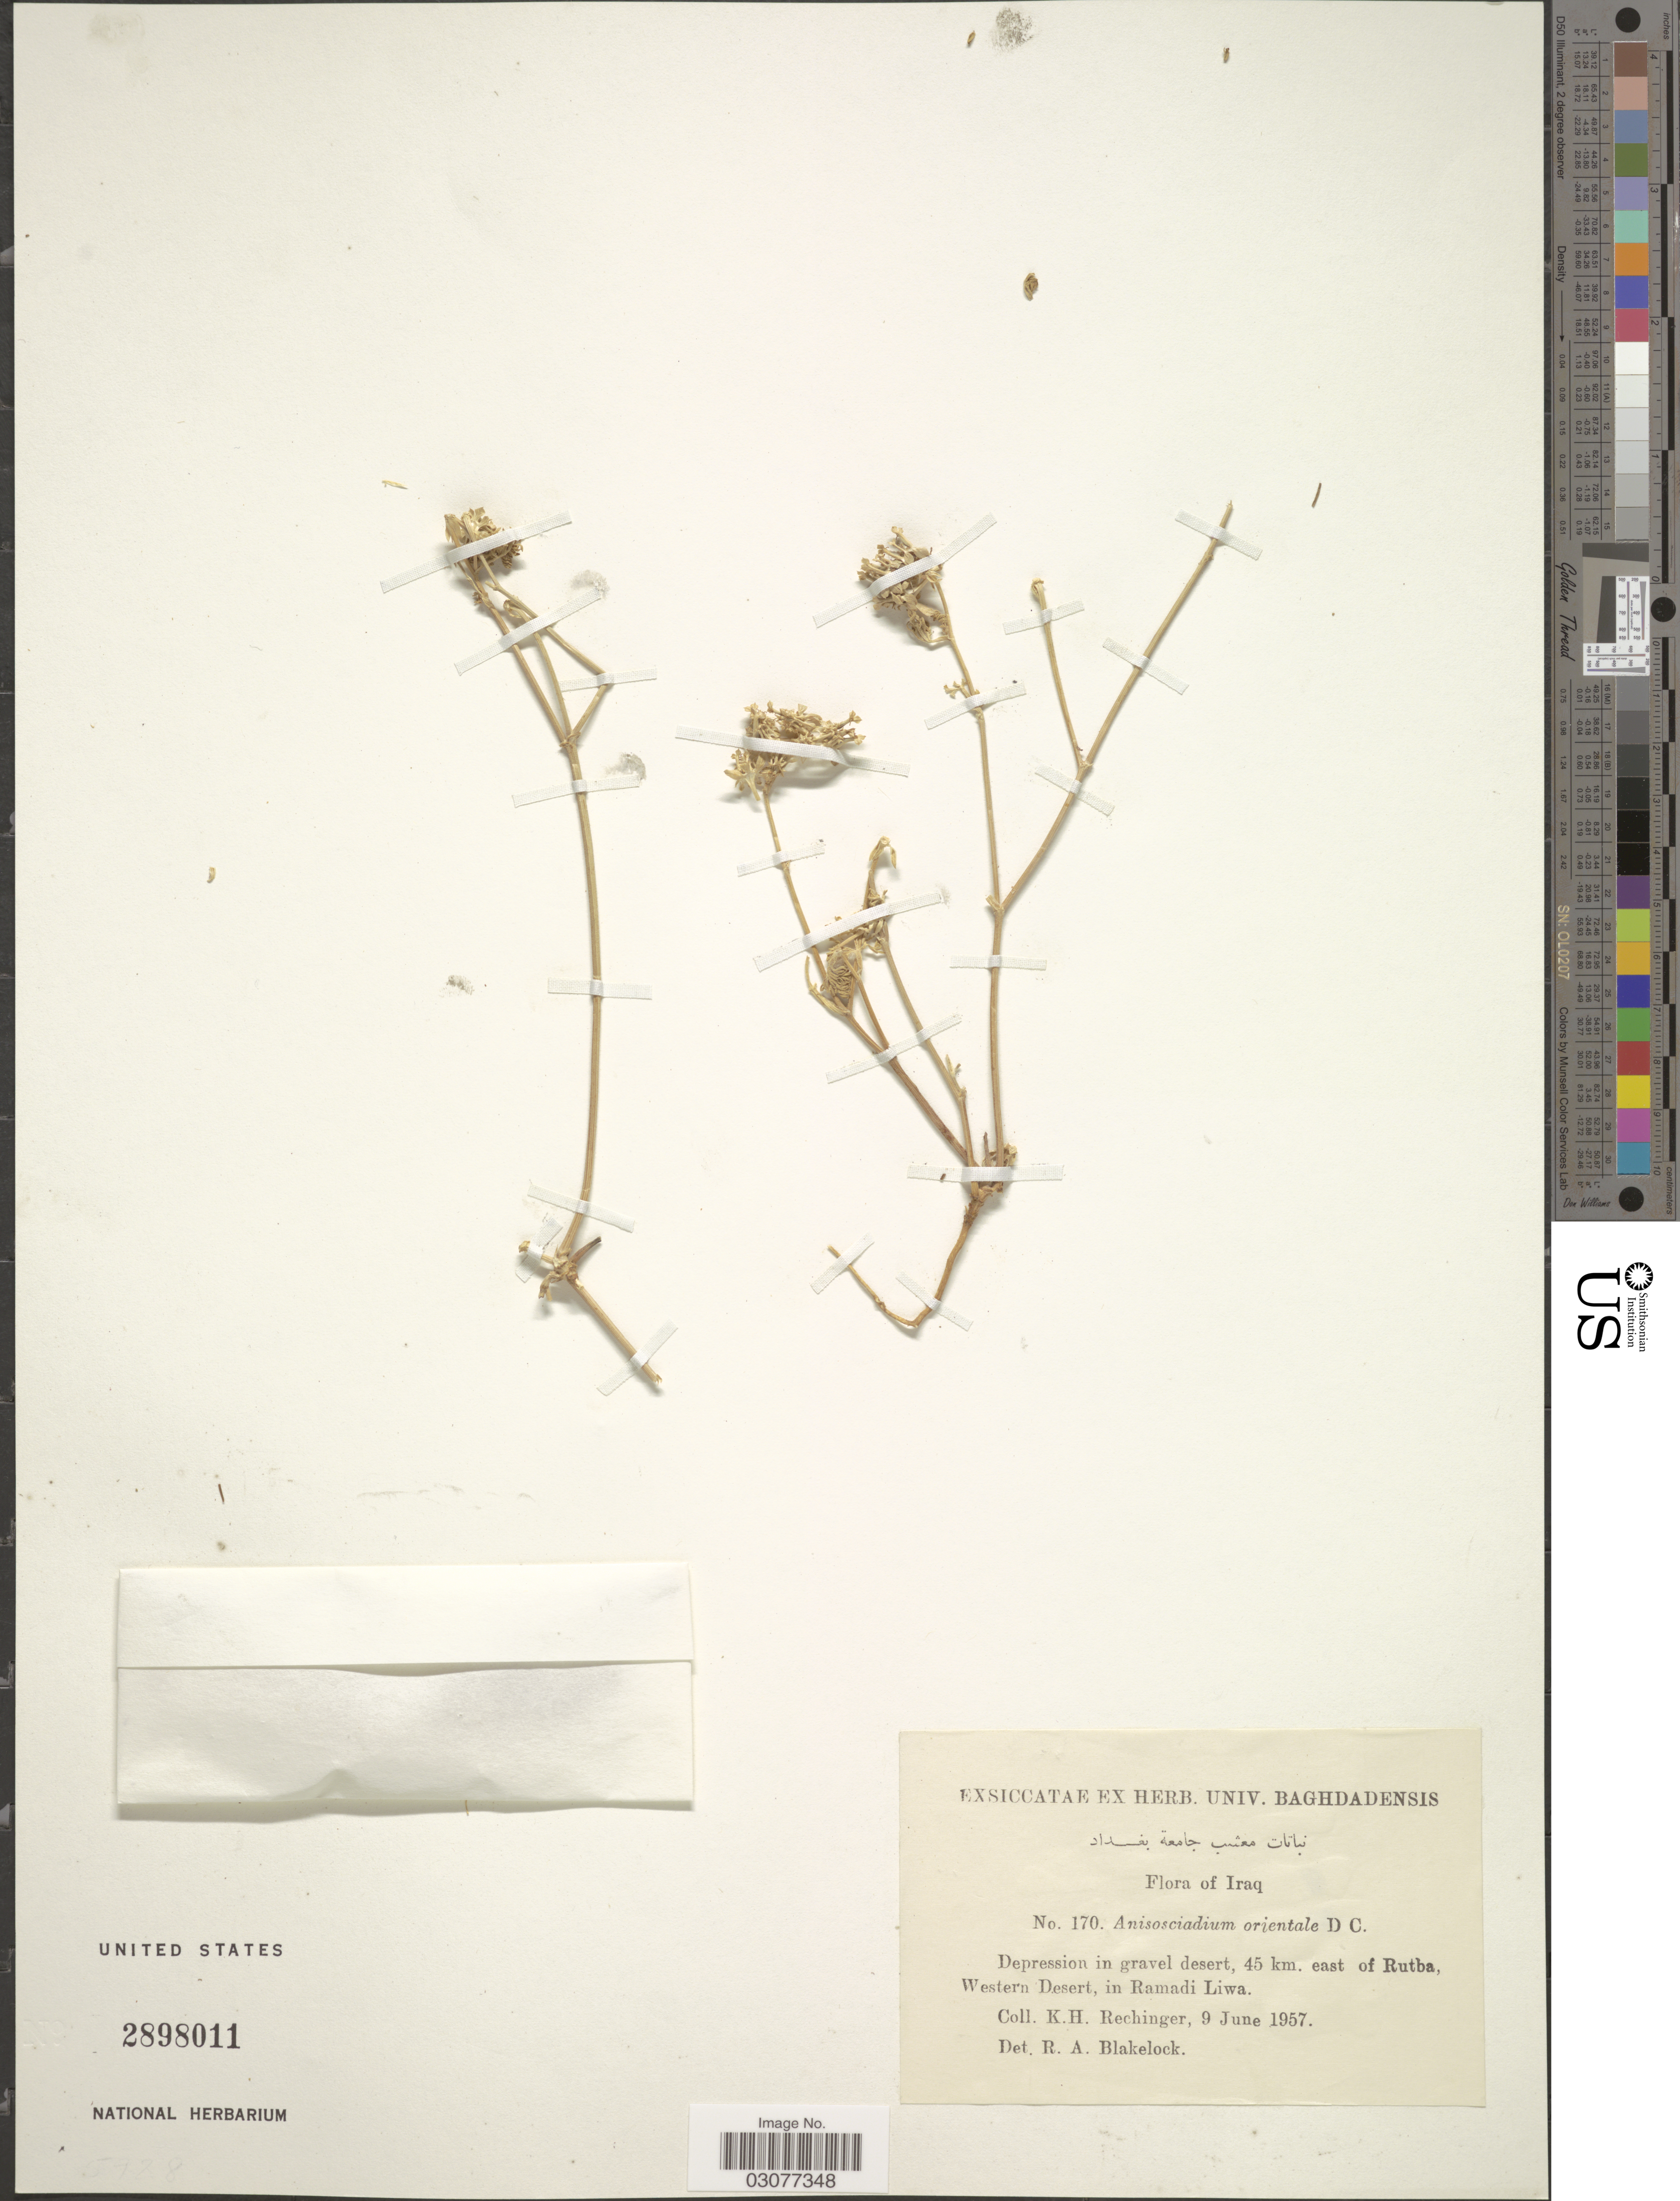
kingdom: Plantae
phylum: Tracheophyta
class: Magnoliopsida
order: Apiales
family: Apiaceae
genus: Anisosciadium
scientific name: Anisosciadium orientale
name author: DC.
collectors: K. H. Rechinger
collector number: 170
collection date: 1957-06-09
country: Iraq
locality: Depression in gravel desert, 45 km. east of Rutba, Western Desert, in Ramadi Liwa.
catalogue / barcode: US 2898011